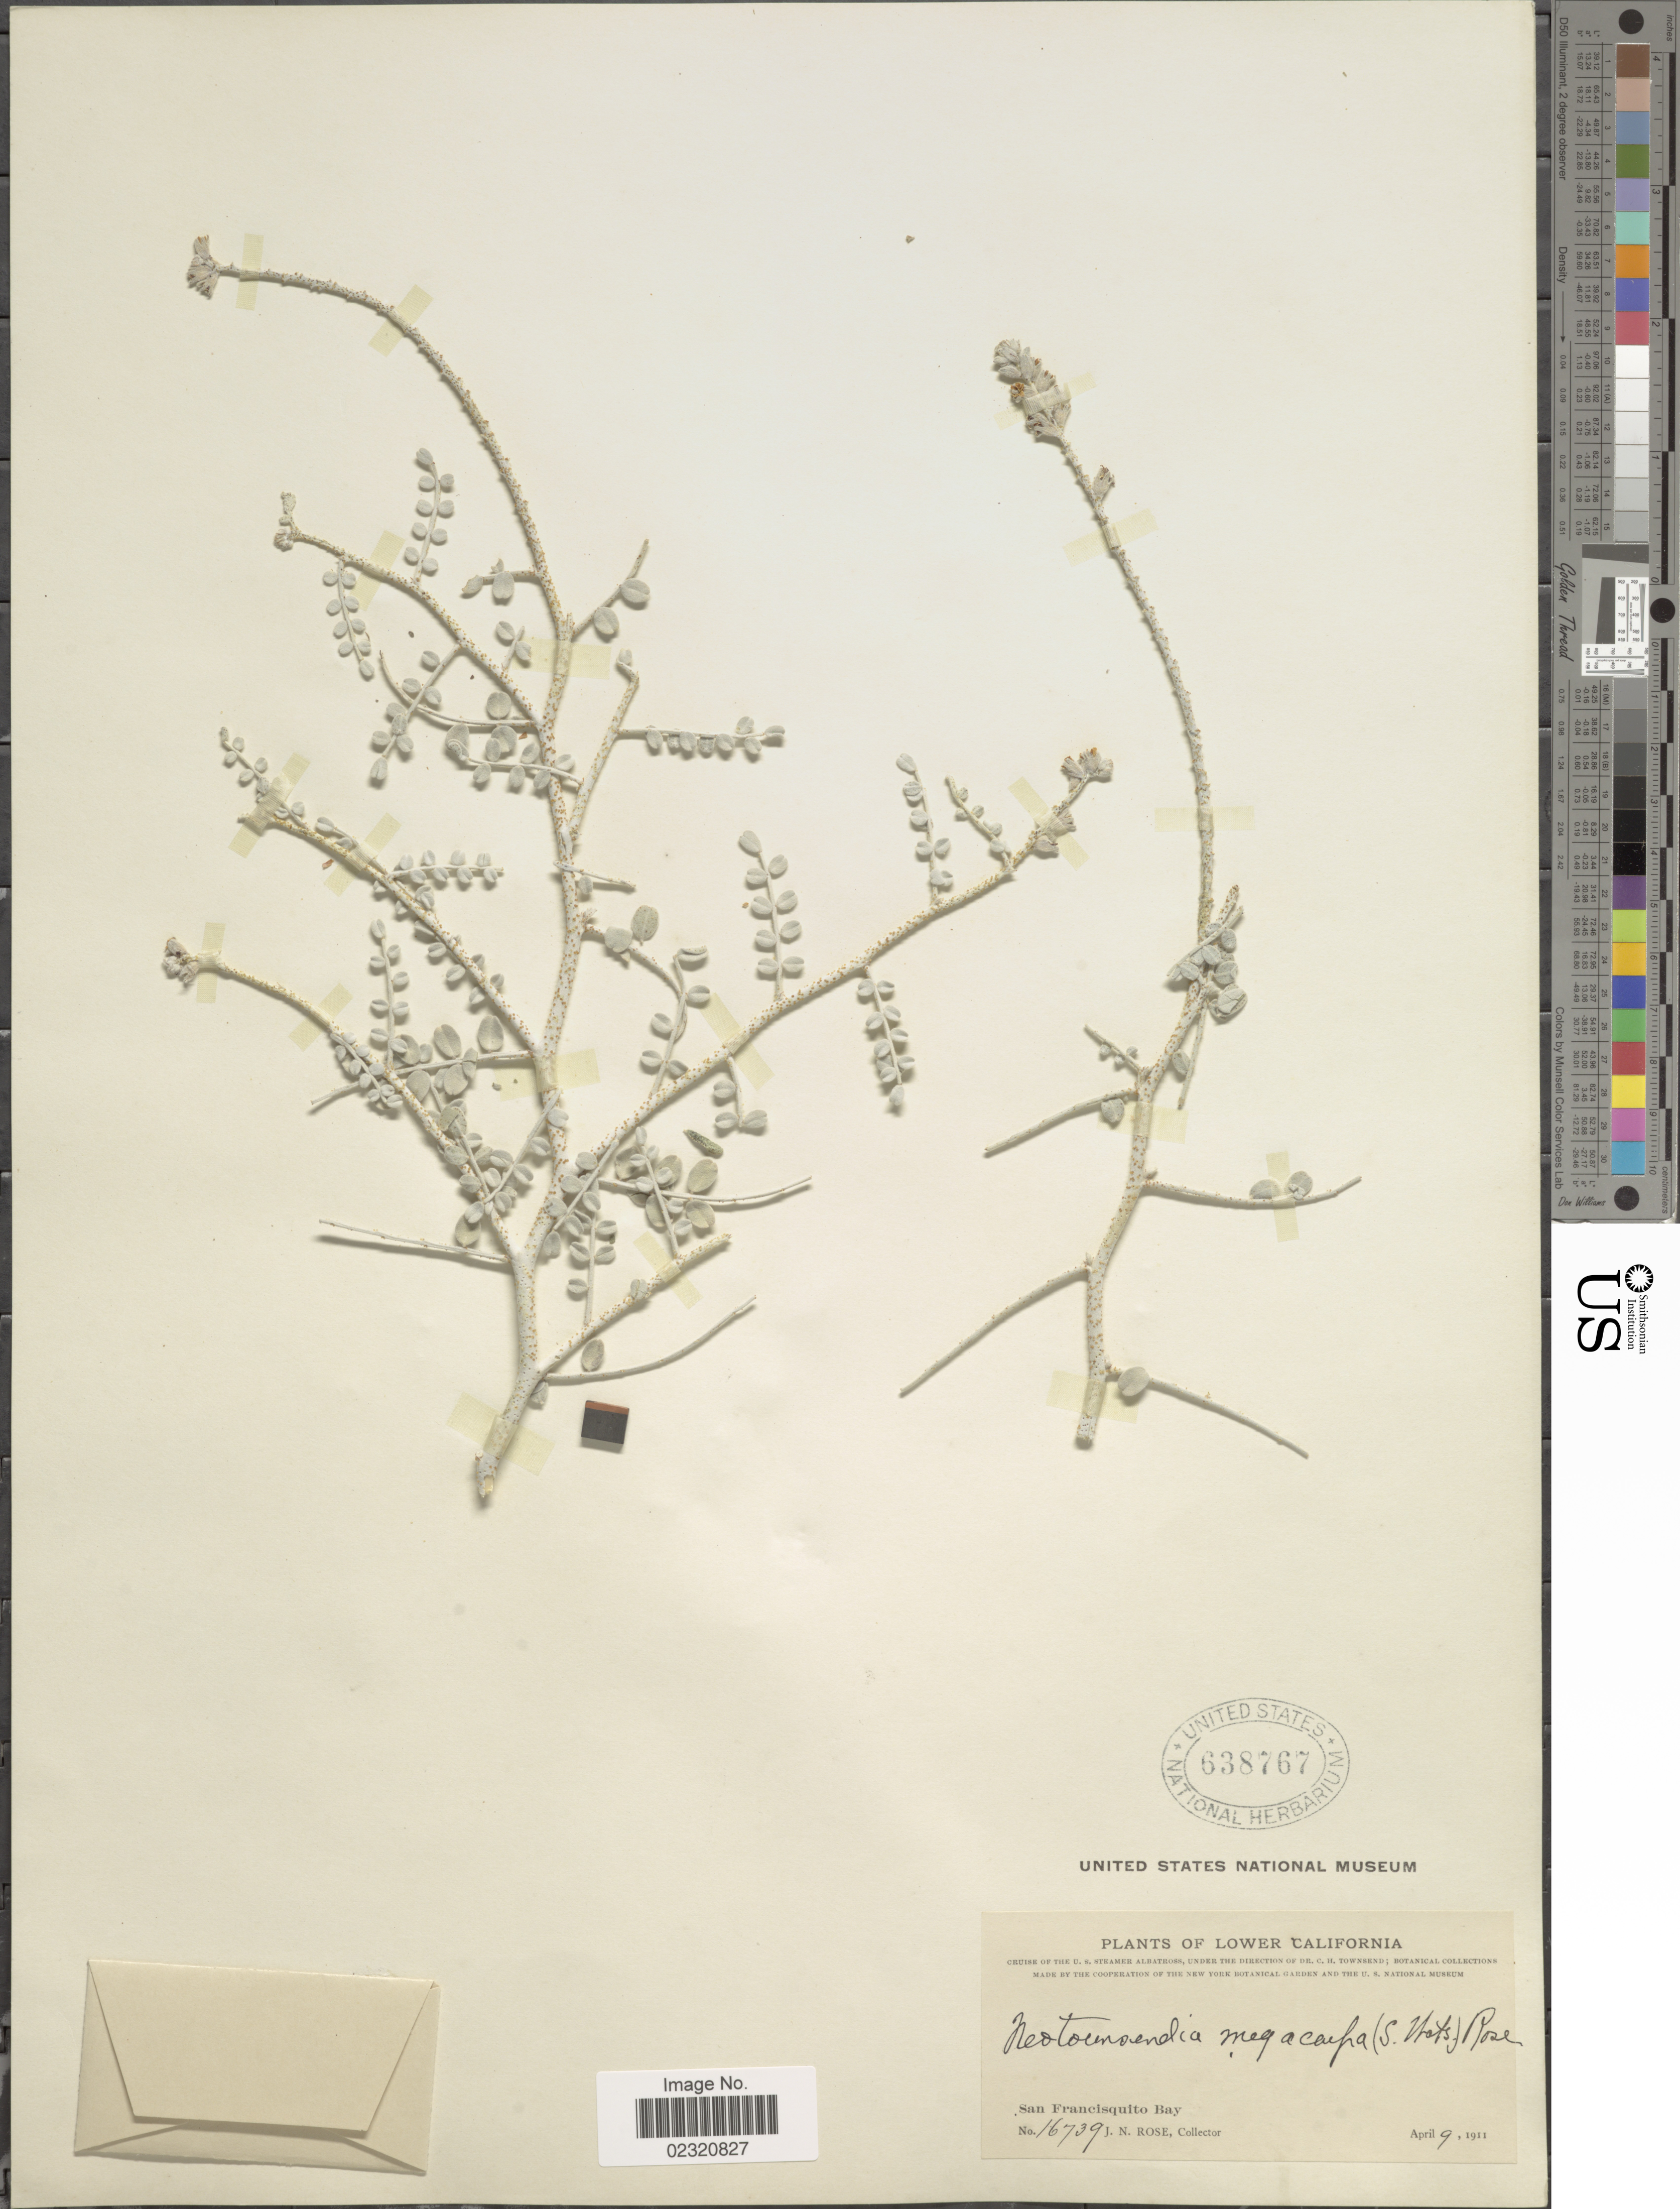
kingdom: Plantae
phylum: Tracheophyta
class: Magnoliopsida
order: Fabales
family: Fabaceae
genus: Errazurizia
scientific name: Errazurizia megacarpa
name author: I.M. Johnst.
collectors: J. N. Rose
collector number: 16739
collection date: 1911-04-09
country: Mexico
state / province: Baja California Norte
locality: Lower California, San Francisquito Bay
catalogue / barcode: US 638767